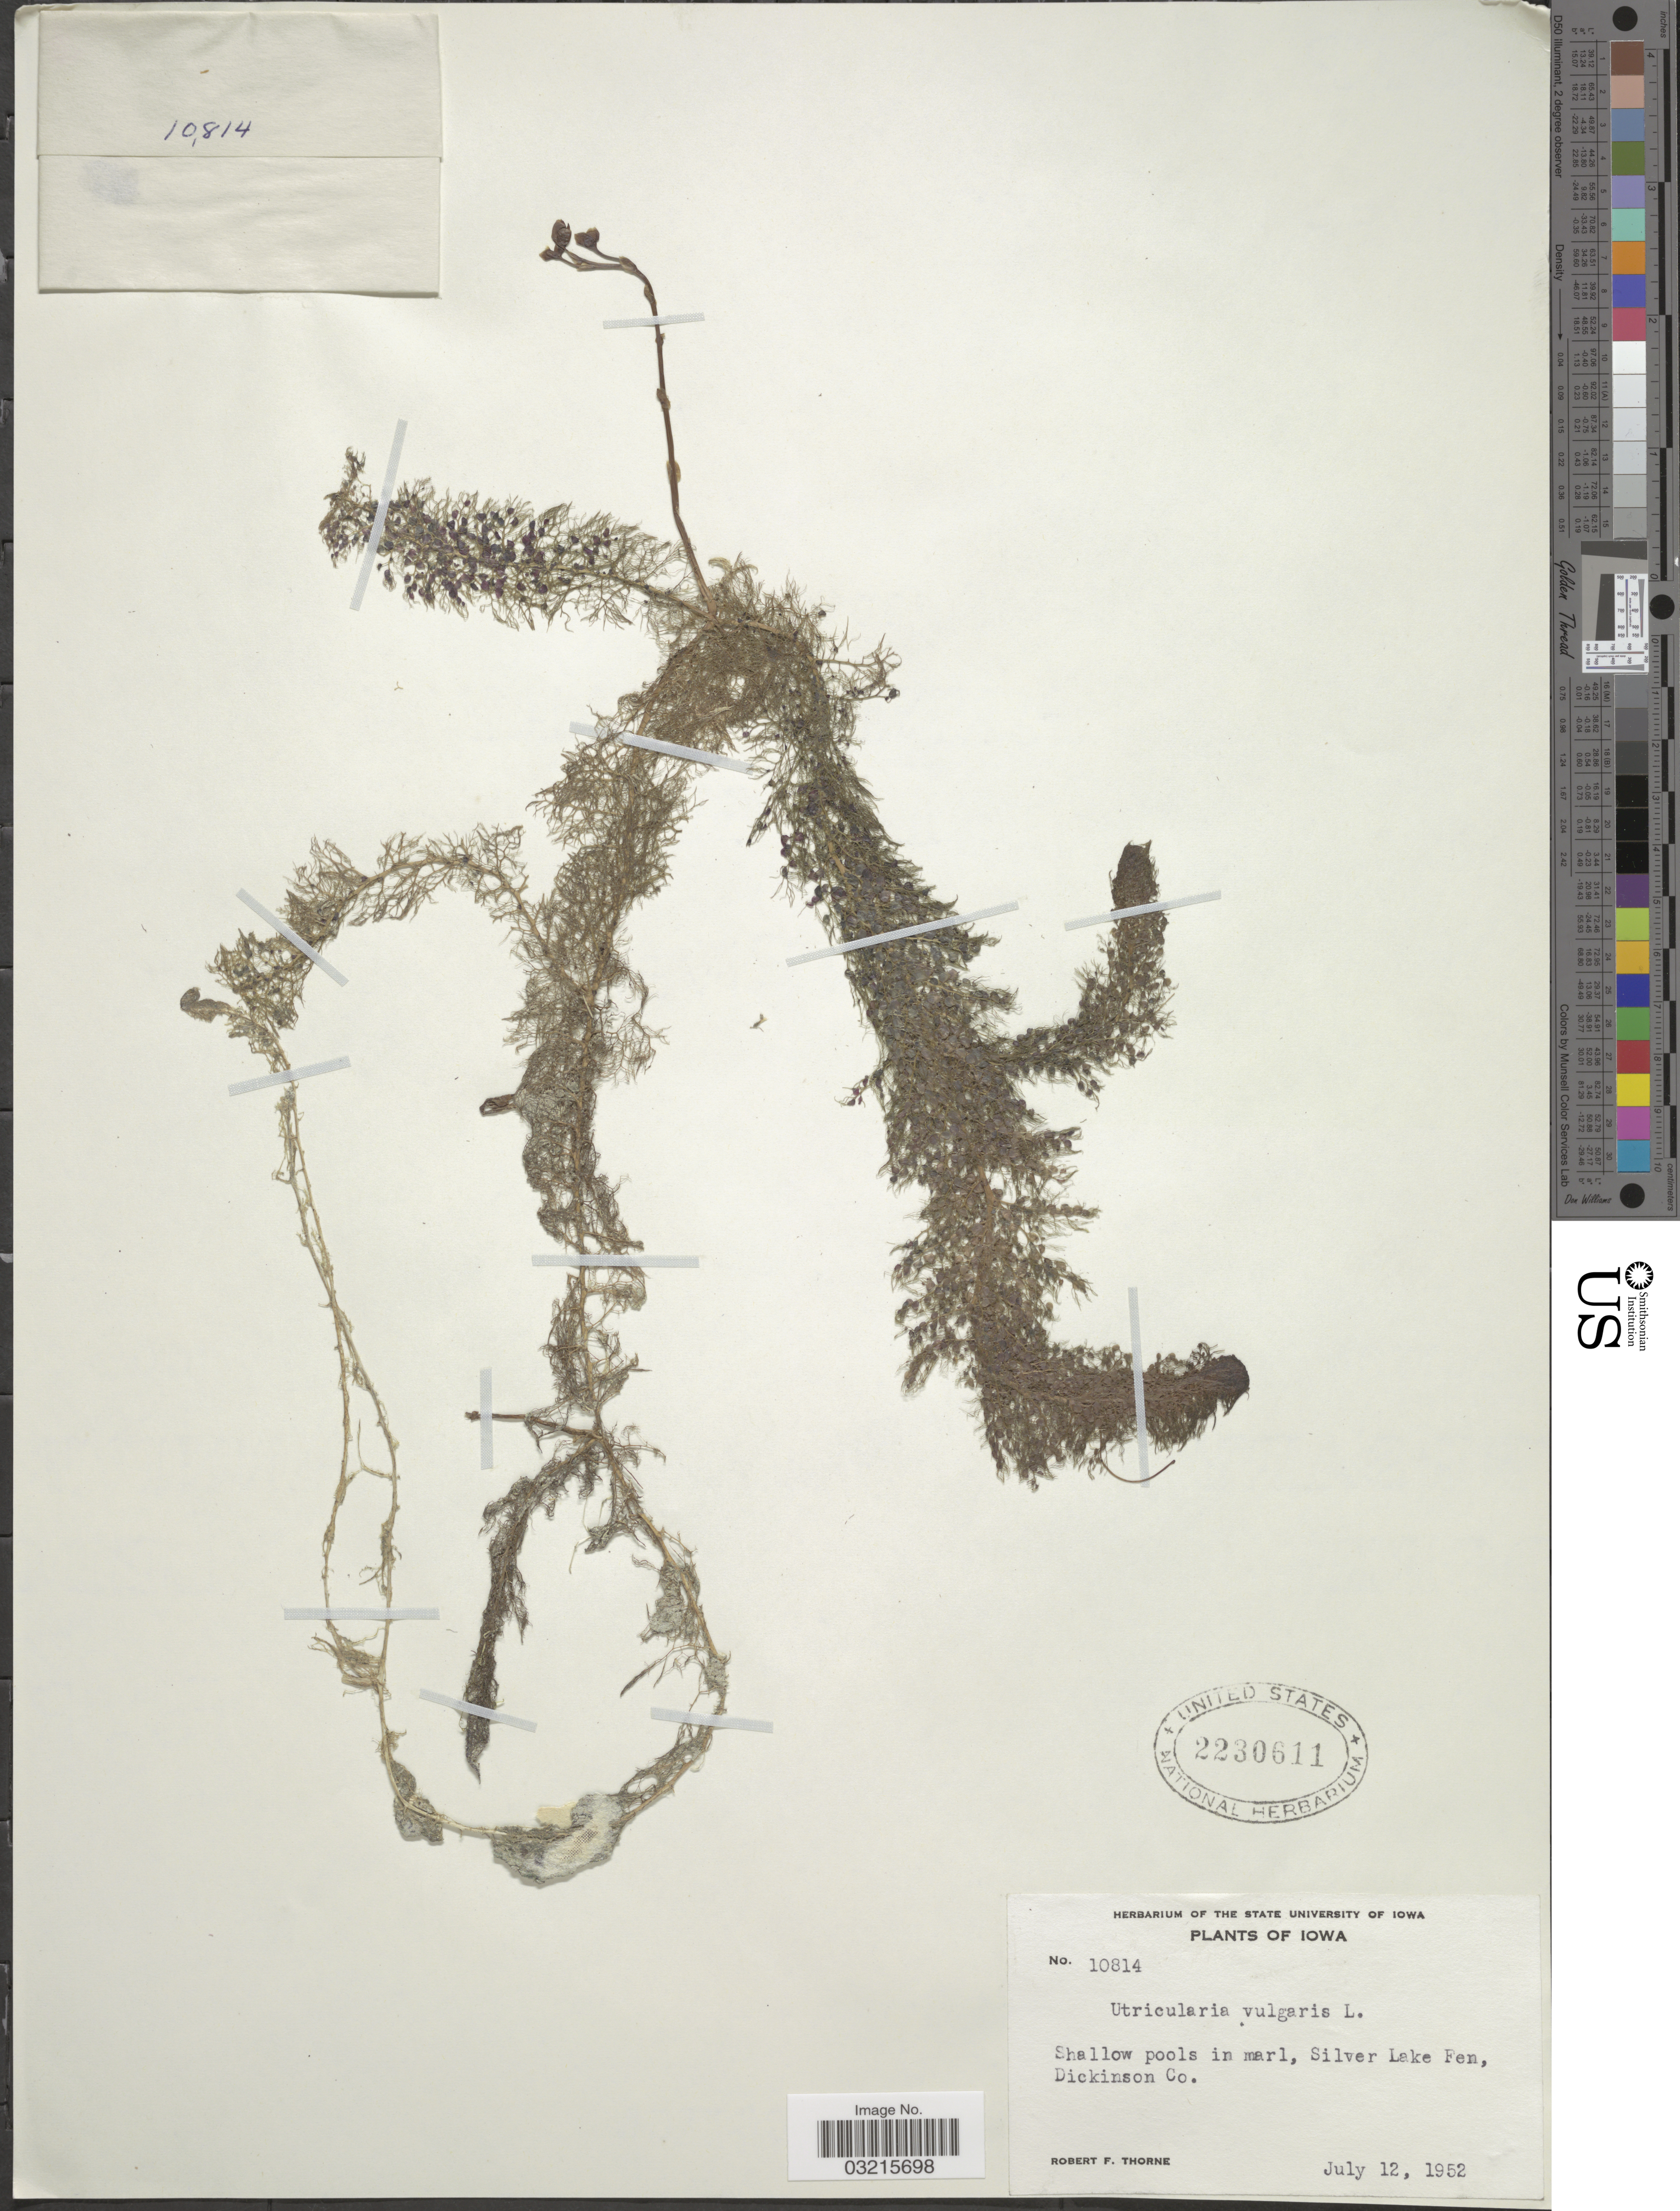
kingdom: Plantae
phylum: Tracheophyta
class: Magnoliopsida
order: Lamiales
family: Lentibulariaceae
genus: Utricularia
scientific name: Utricularia vulgaris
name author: L.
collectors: R. F. Thorne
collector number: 10841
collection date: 1952-07-12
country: United States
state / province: Iowa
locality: Shallow pools in marl, Silver Lake Fen, Dickinson Co.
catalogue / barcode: US 2230611